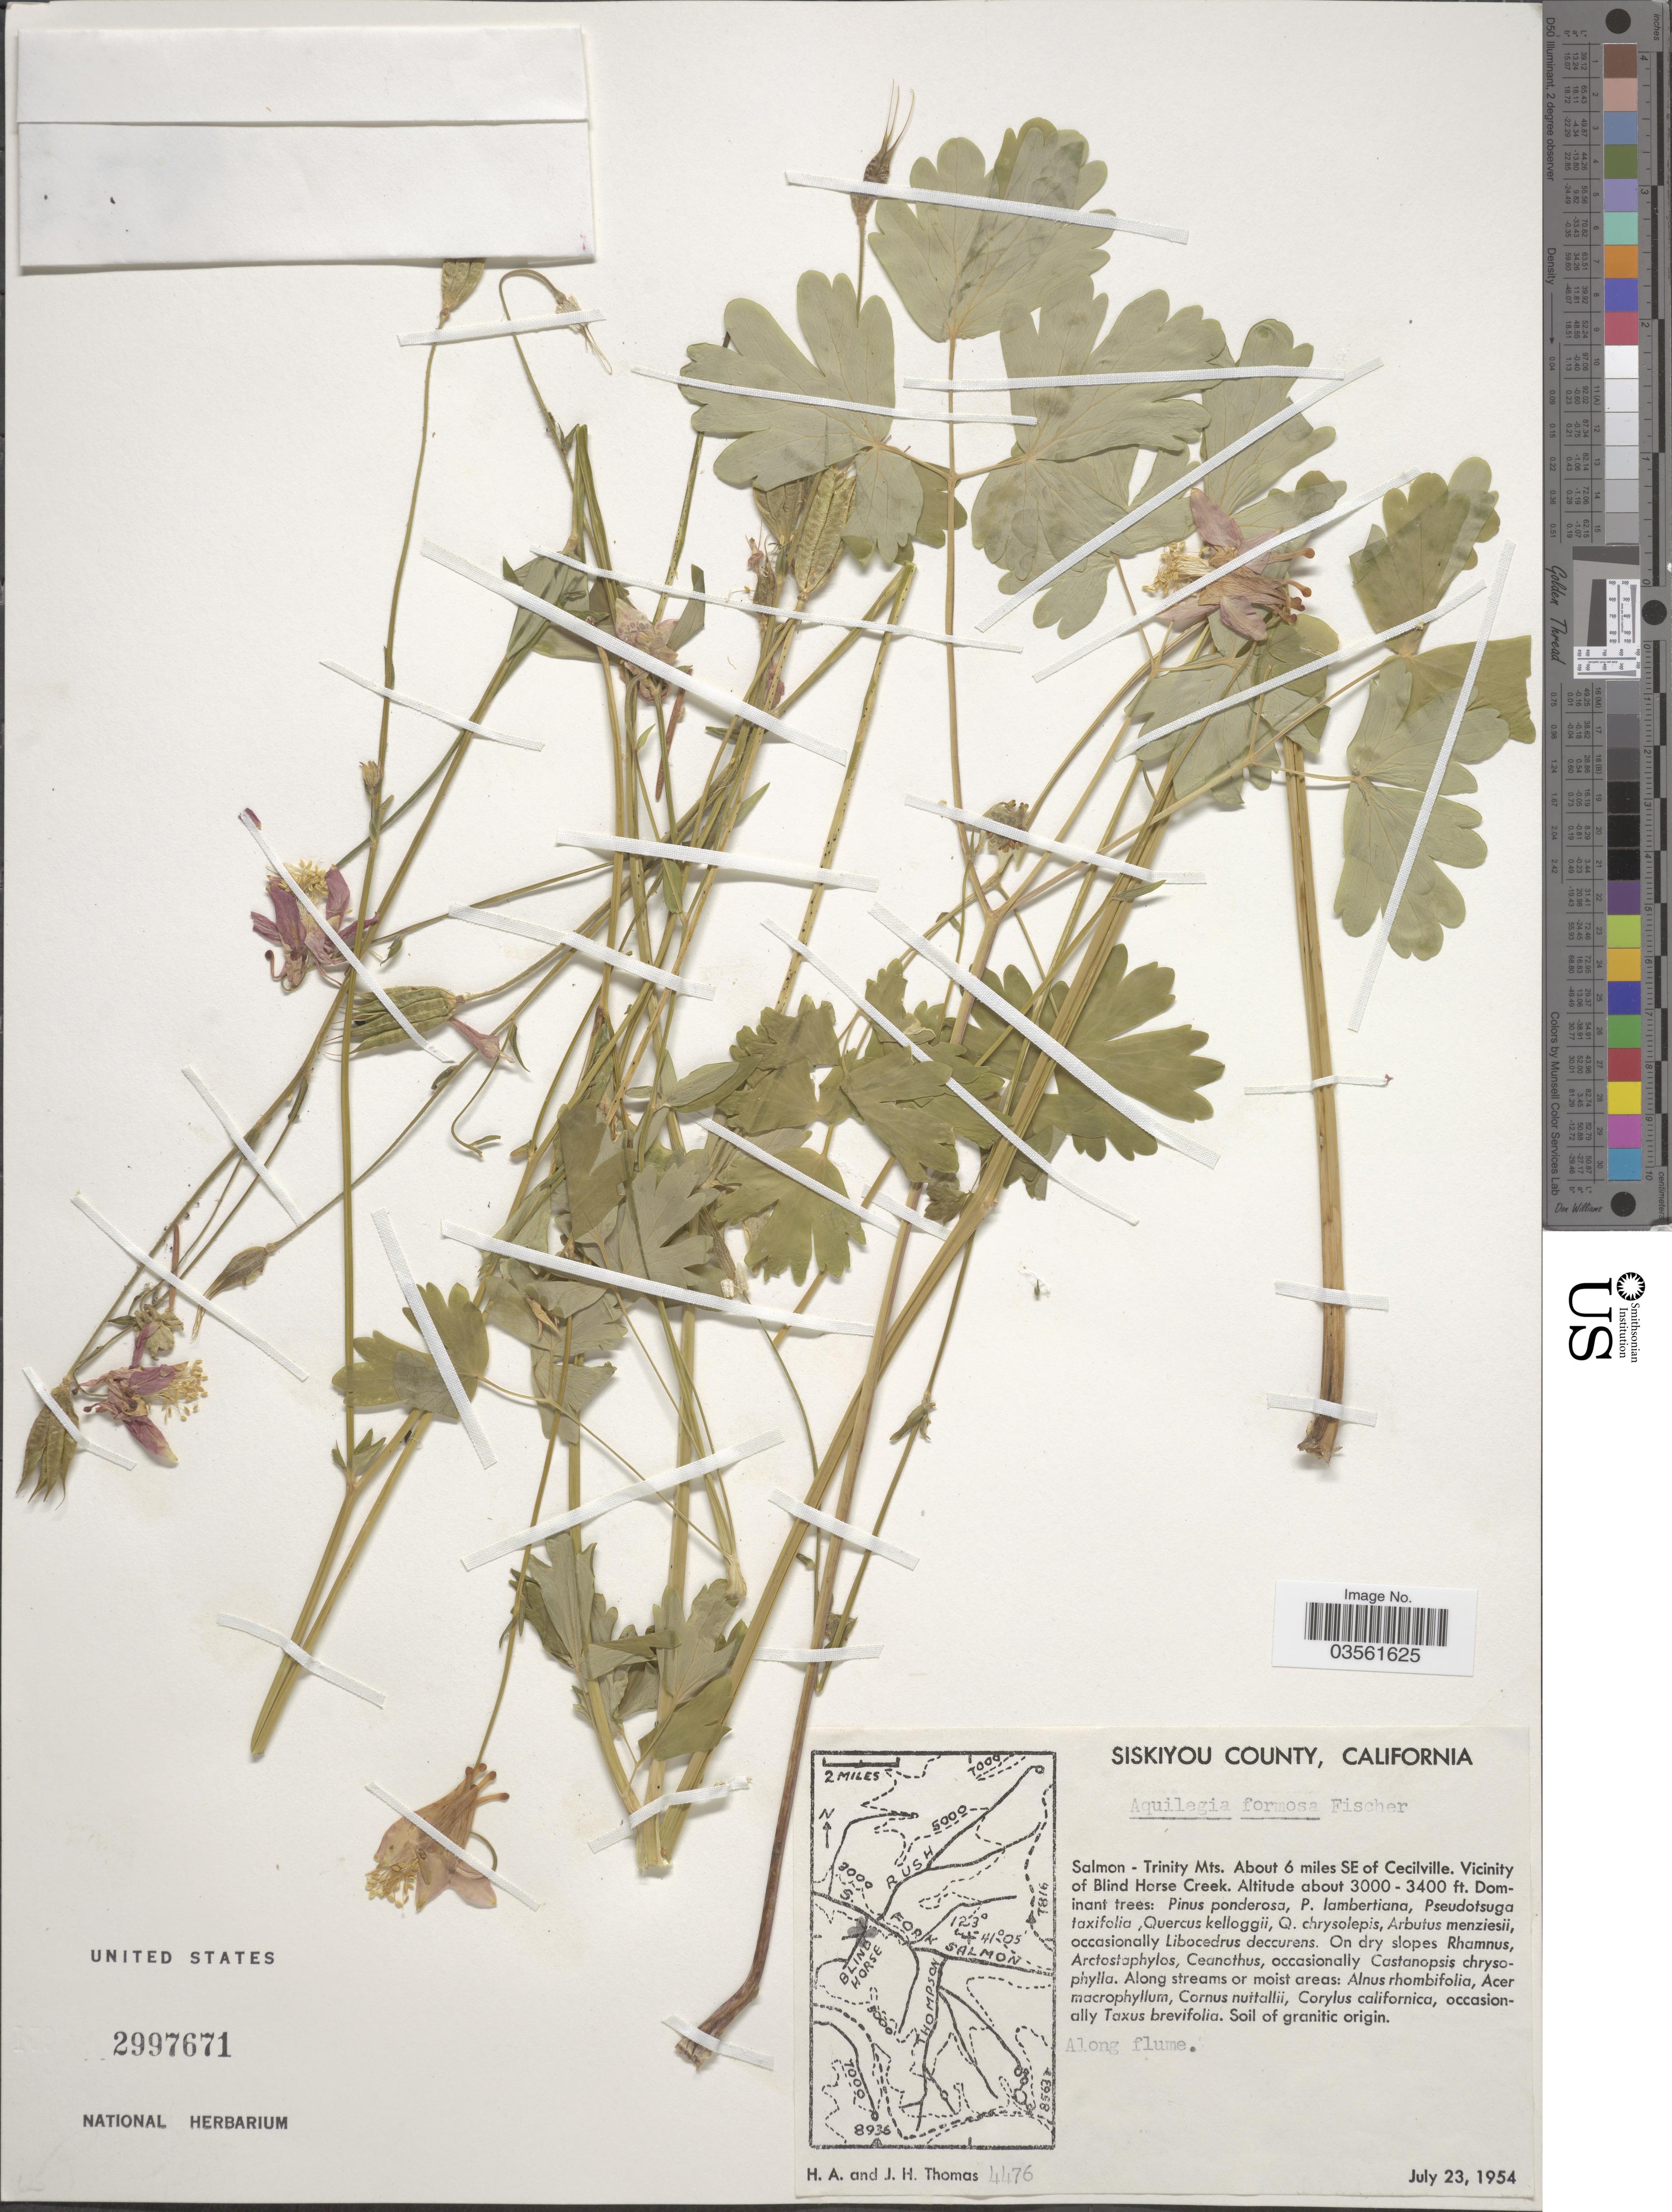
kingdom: Plantae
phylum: Tracheophyta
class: Magnoliopsida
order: Ranunculales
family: Ranunculaceae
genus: Aquilegia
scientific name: Aquilegia formosa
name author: Fisch. ex DC.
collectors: H. Thomas & J. H. Thomas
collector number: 4476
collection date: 1954-07-23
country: United States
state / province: California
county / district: Siskiyou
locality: Siskiyou County. Salmon - Trinity Mts. About 6 miles SE of Cecilville. Vicinity of Blind Horse Creek.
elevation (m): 914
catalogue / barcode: US 2997671